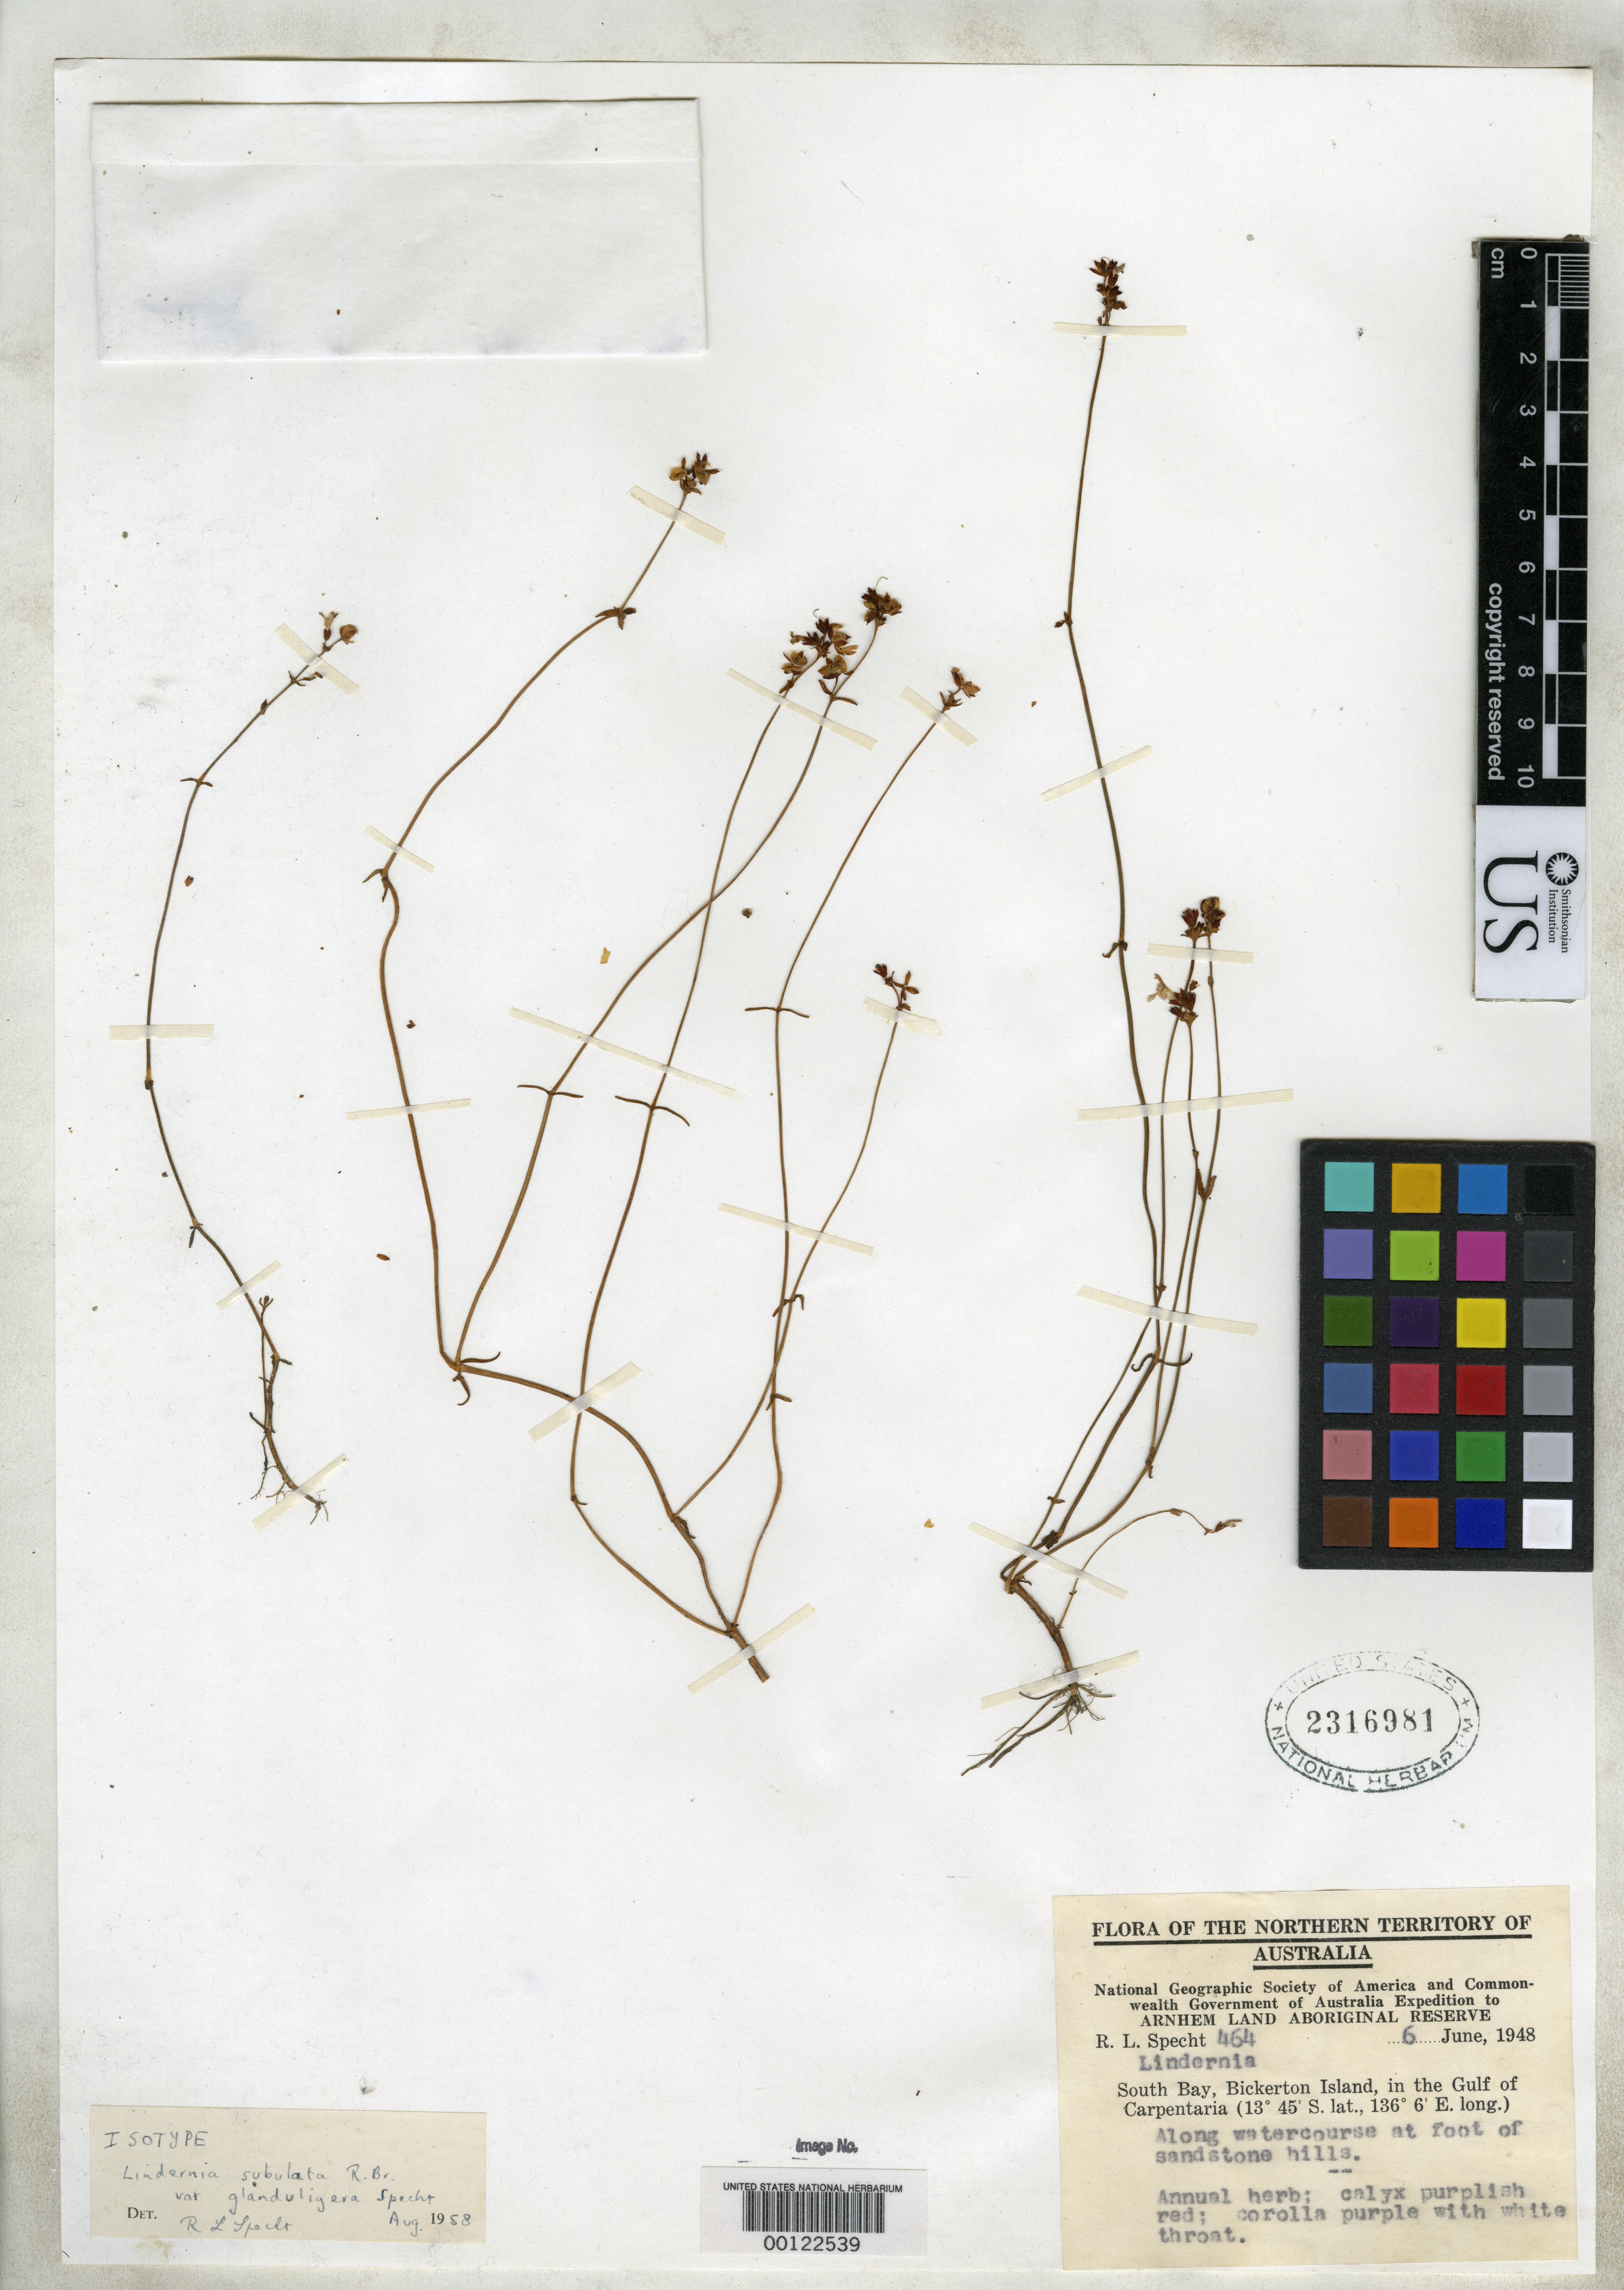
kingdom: Plantae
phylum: Tracheophyta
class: Magnoliopsida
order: Lamiales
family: Linderniaceae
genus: Lindernia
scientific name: Lindernia subulata var. glanduligera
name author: Specht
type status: Isotype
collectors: R. L. Specht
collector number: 464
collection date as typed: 06 Jun 1948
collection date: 1948-06-06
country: Australia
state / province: Northern Territory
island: Bickerton Island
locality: South Bay.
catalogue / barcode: US 2316981